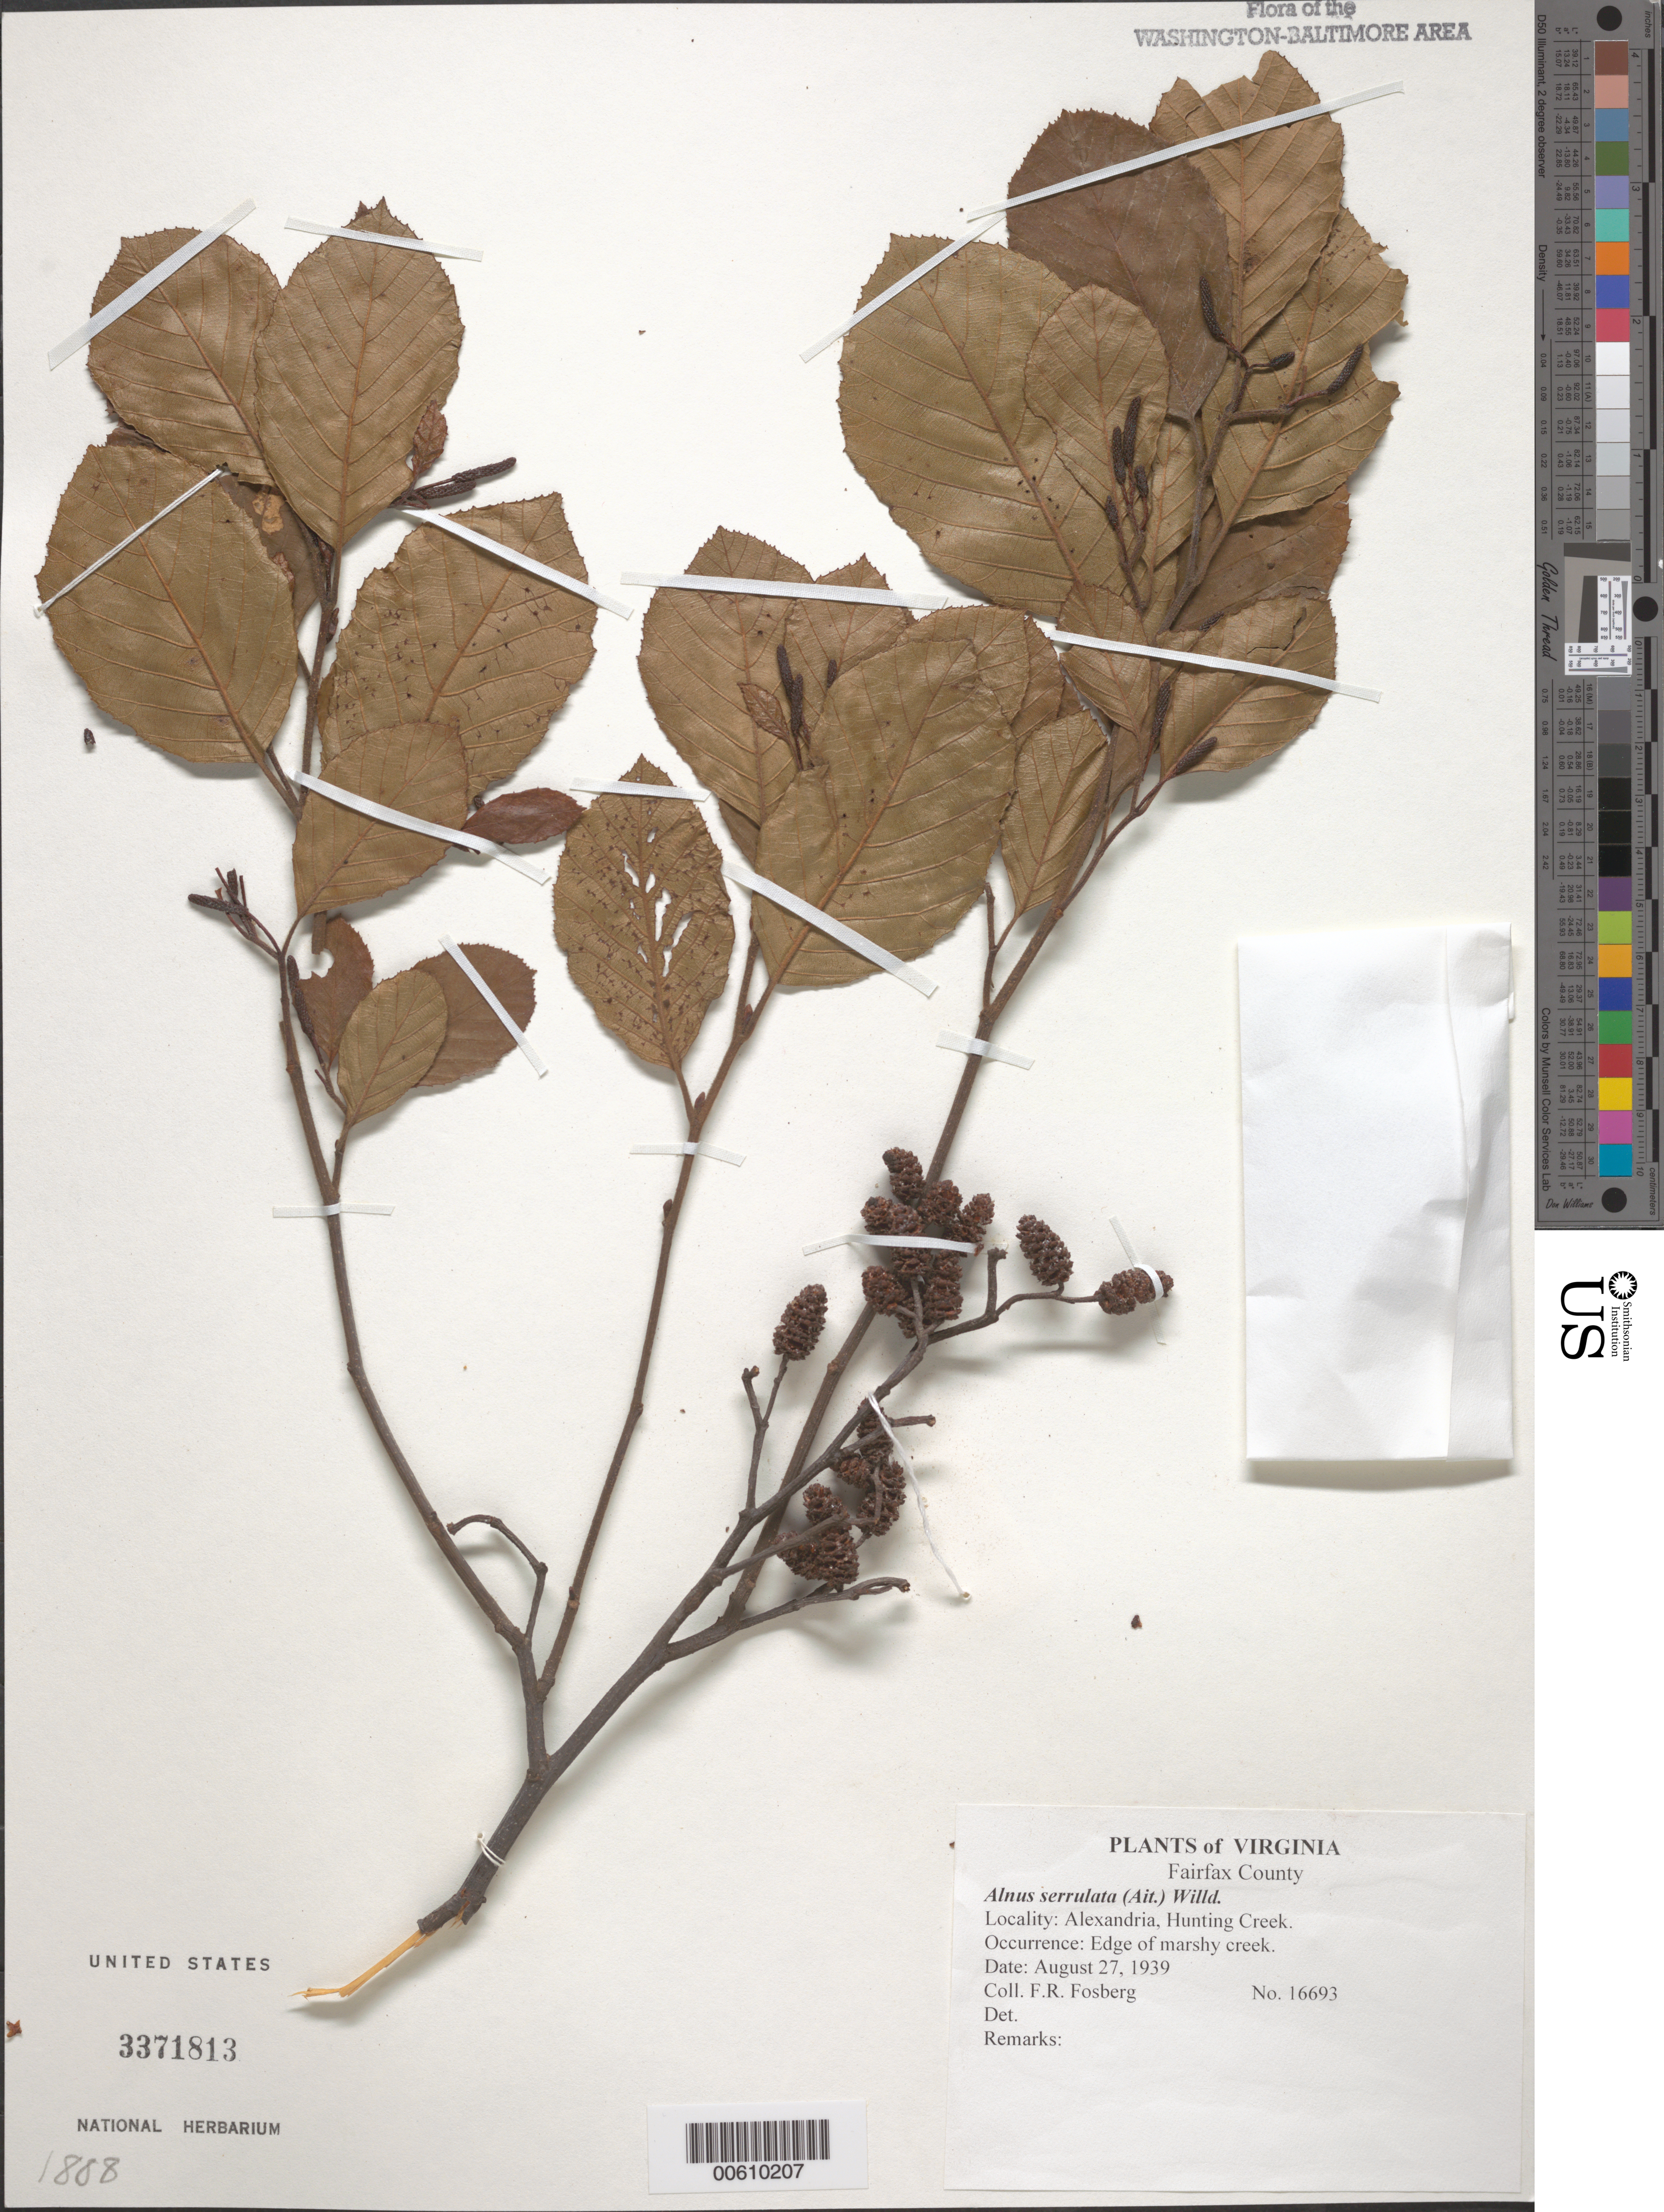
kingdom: Plantae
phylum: Tracheophyta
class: Magnoliopsida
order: Fagales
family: Betulaceae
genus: Alnus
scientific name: Alnus serrulata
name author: (Aiton) Willd.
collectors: F. R. Fosberg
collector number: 16693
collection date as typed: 27 Aug 1939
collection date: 1939-08-27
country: United States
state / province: Virginia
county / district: City of Alexandria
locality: Alexandria, Hunting Creek.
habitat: Edge of marshy creek.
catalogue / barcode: US 3371813